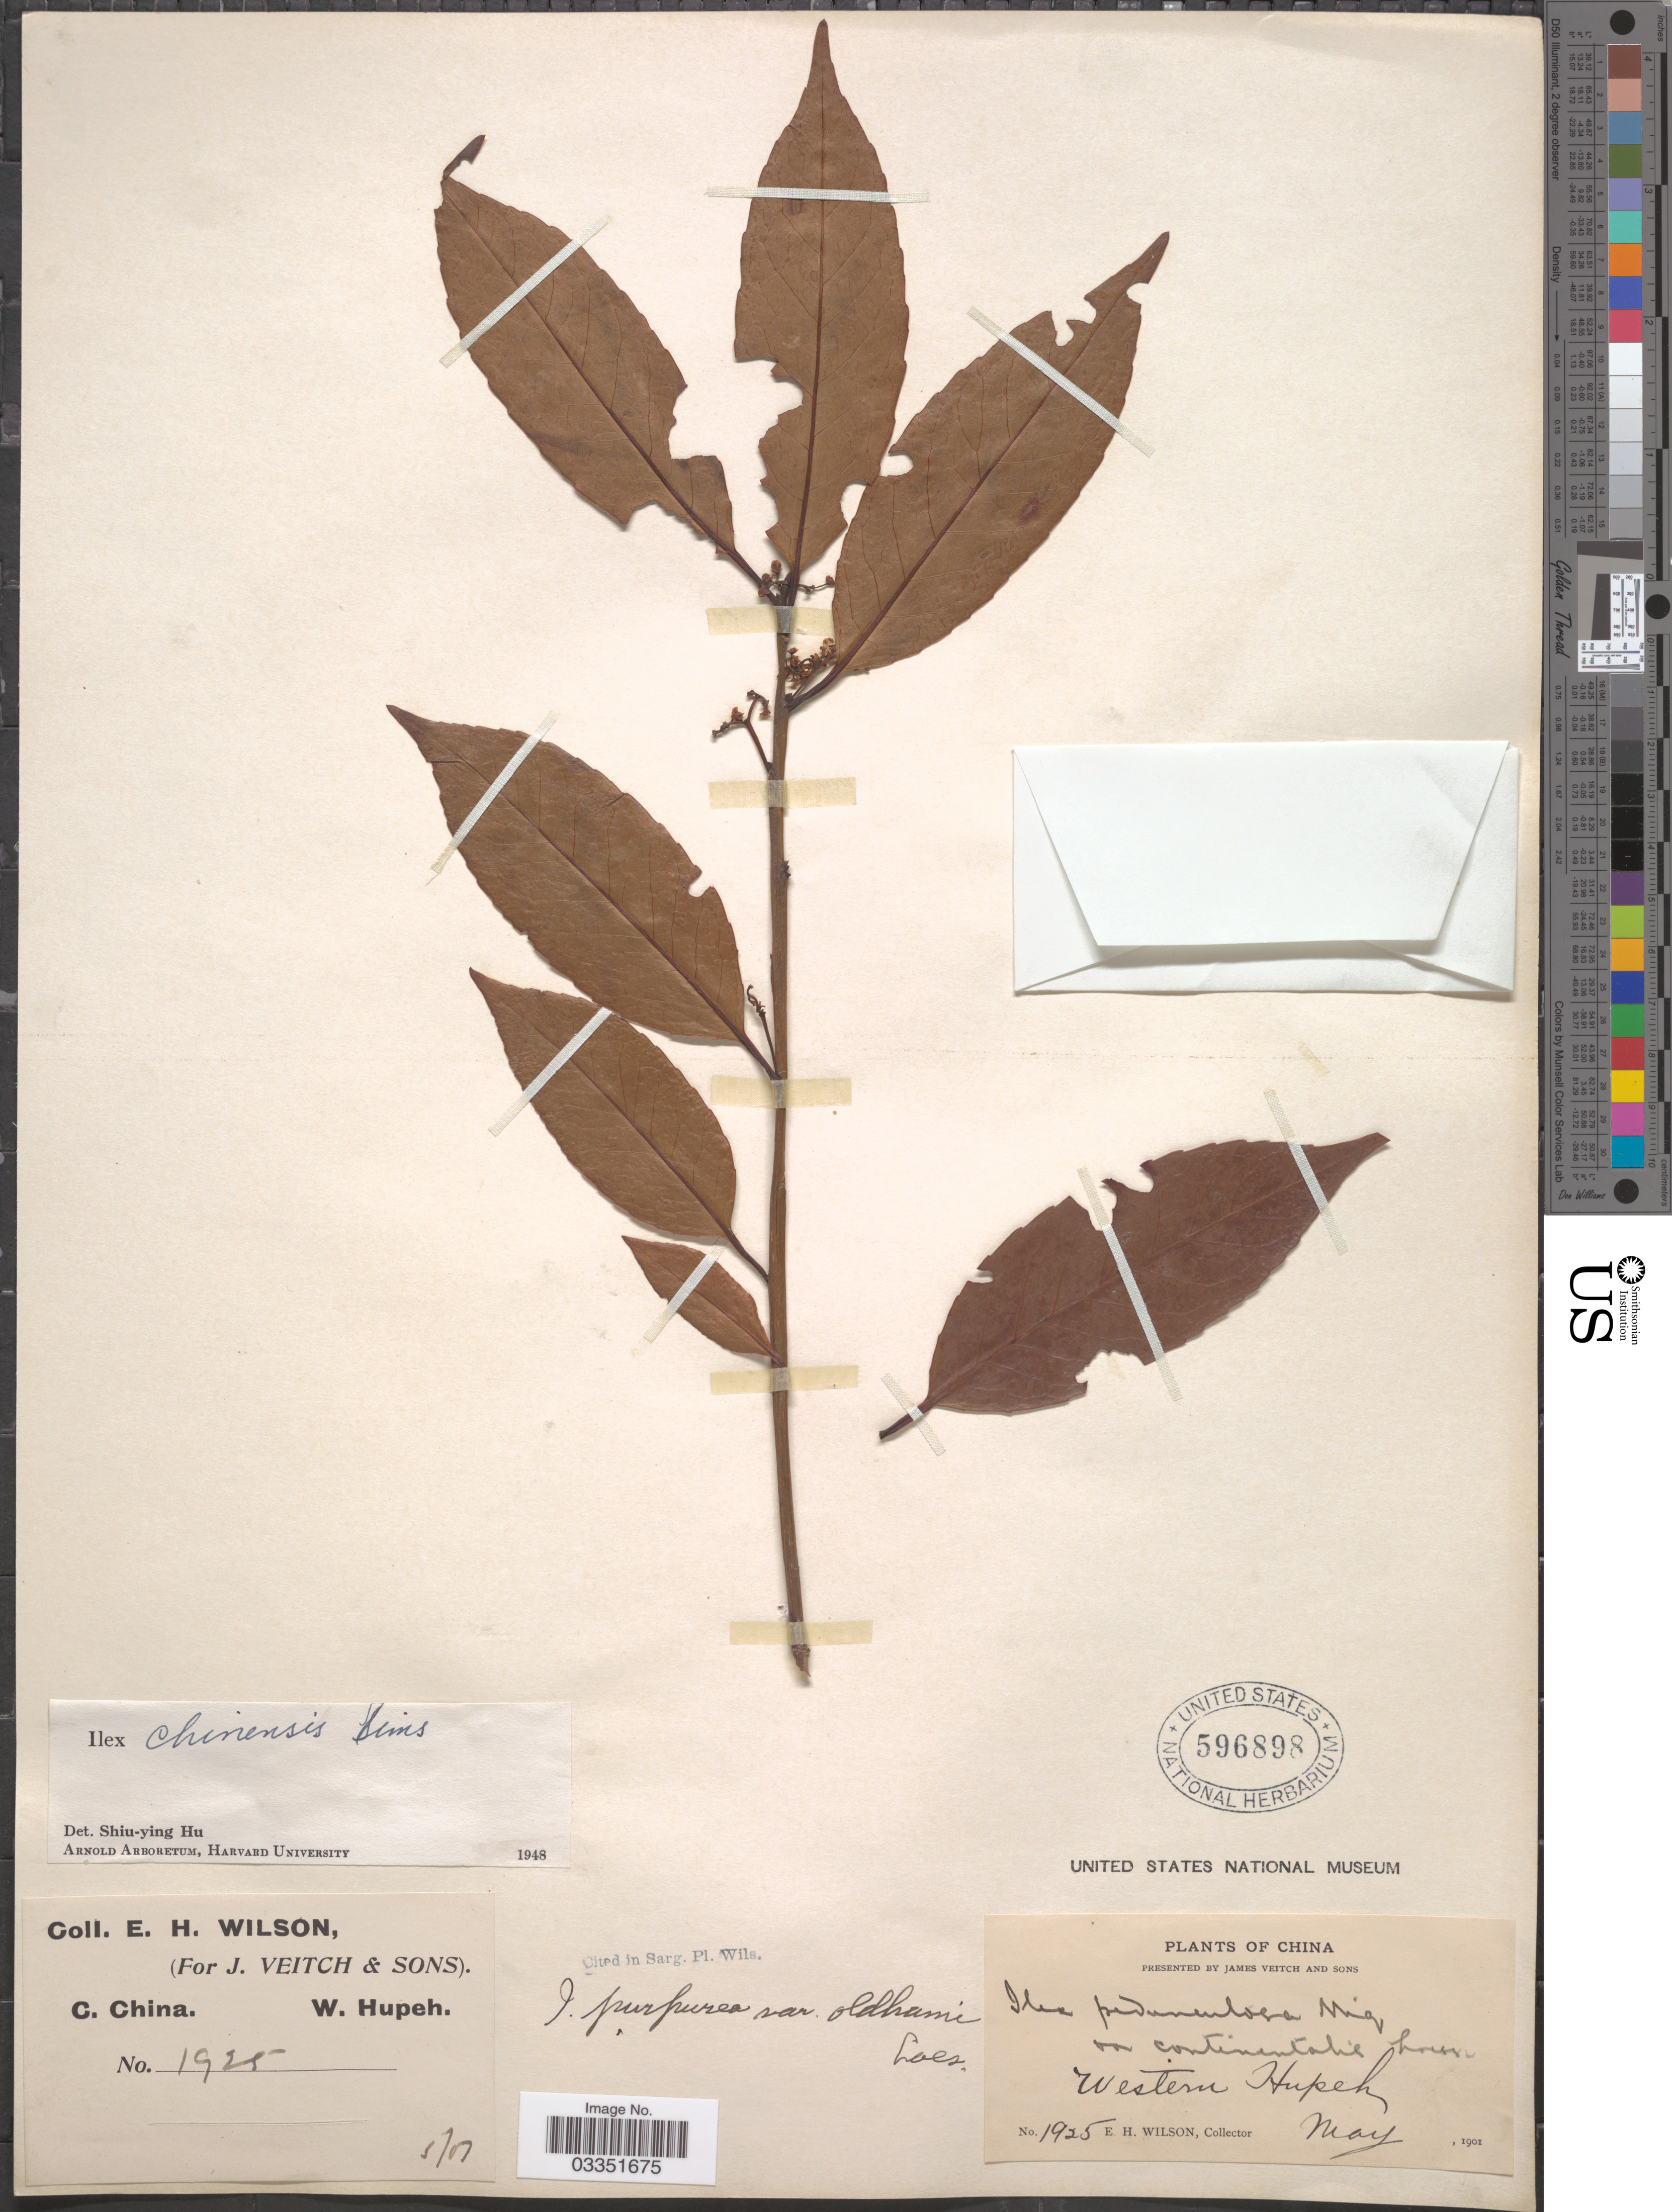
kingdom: Plantae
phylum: Tracheophyta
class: Magnoliopsida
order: Aquifoliales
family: Aquifoliaceae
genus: Ilex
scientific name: Ilex chinensis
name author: Sims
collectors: E. Wilson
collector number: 1925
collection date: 1901-05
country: China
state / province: Hubei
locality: C. China. W. Hupeh. Western Hupeh.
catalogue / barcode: US 596898